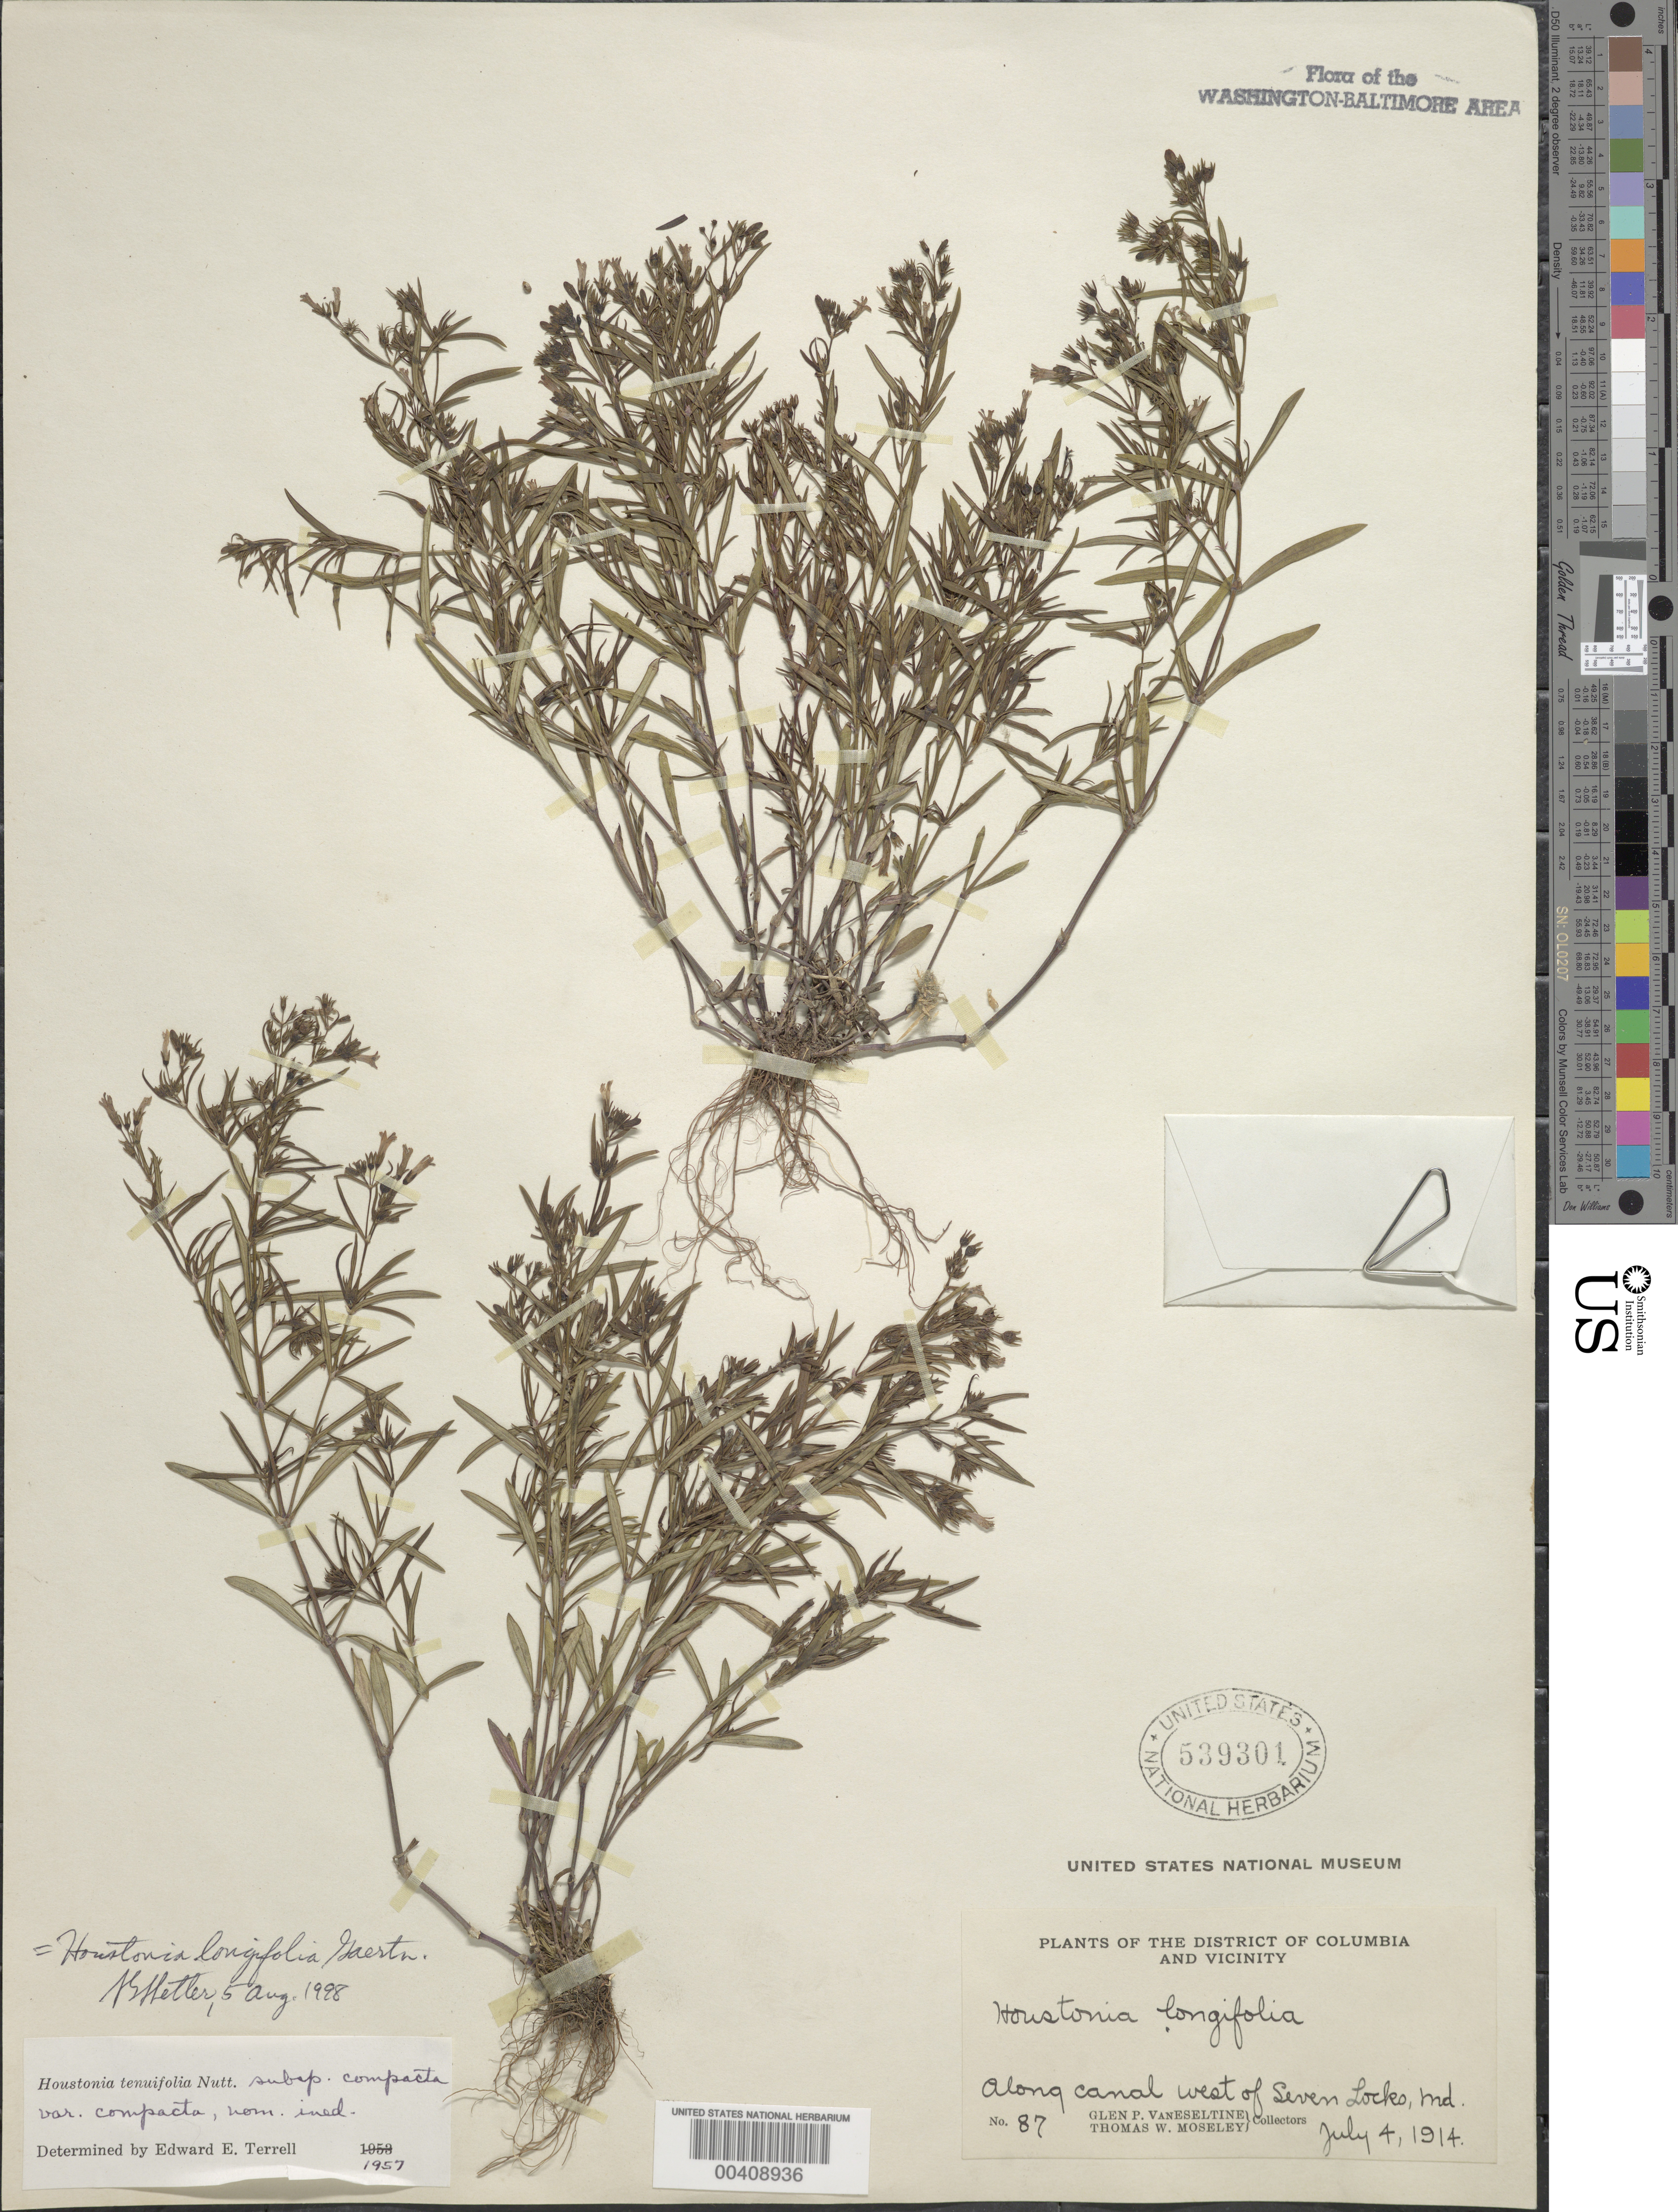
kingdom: Plantae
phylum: Tracheophyta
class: Magnoliopsida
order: Gentianales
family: Rubiaceae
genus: Houstonia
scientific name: Houstonia longifolia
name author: Gaertn.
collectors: G. P. Van Eseltine & T. Moseley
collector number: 87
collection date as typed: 04 Jul 1914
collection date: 1914-07-04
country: United States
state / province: Maryland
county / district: Montgomery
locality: Canal west of Seven Locks C. & O. Canal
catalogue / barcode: US 539301